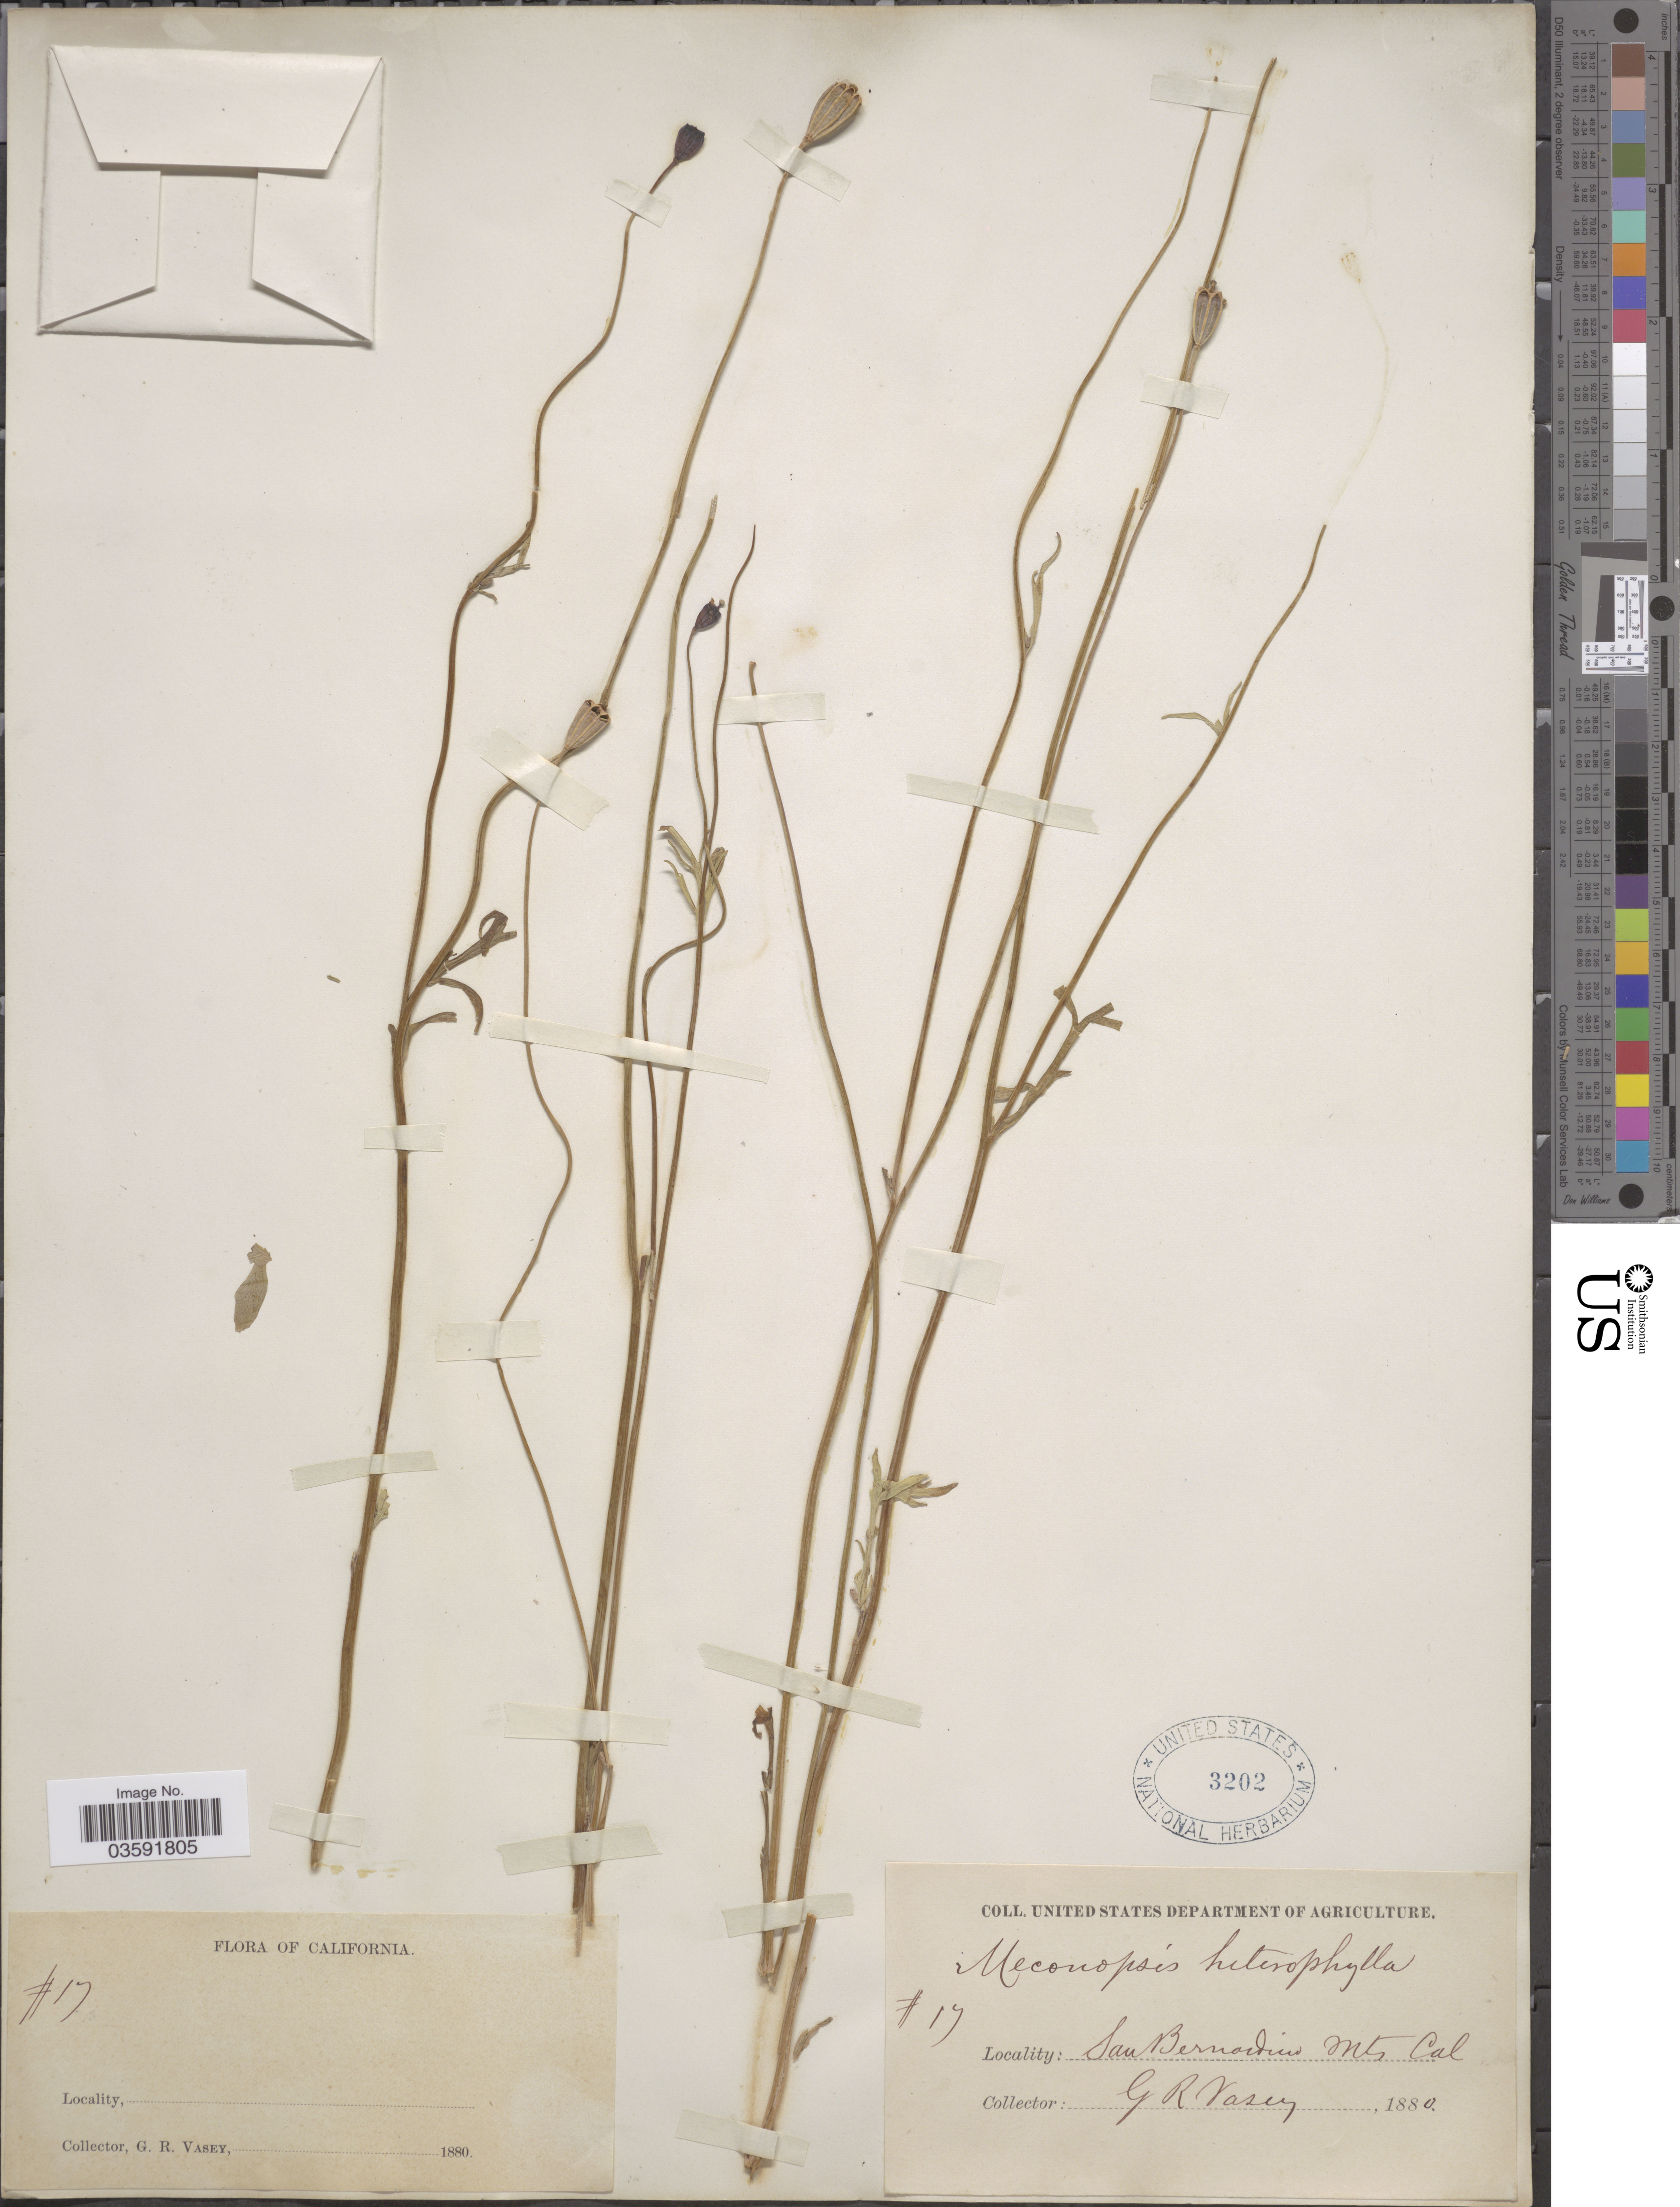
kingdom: Plantae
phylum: Tracheophyta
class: Magnoliopsida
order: Ranunculales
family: Papaveraceae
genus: Papaver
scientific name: Papaver heterophyllum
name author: (Benth.) Greene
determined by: Strong, M. T., (US), Smithsonian Institution - National Museum of Natural History (UNITED STATES)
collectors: G. R. Vasey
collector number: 17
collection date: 1880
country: United States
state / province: California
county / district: San Bernardino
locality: San Bernardino Mts.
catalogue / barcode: US 3202